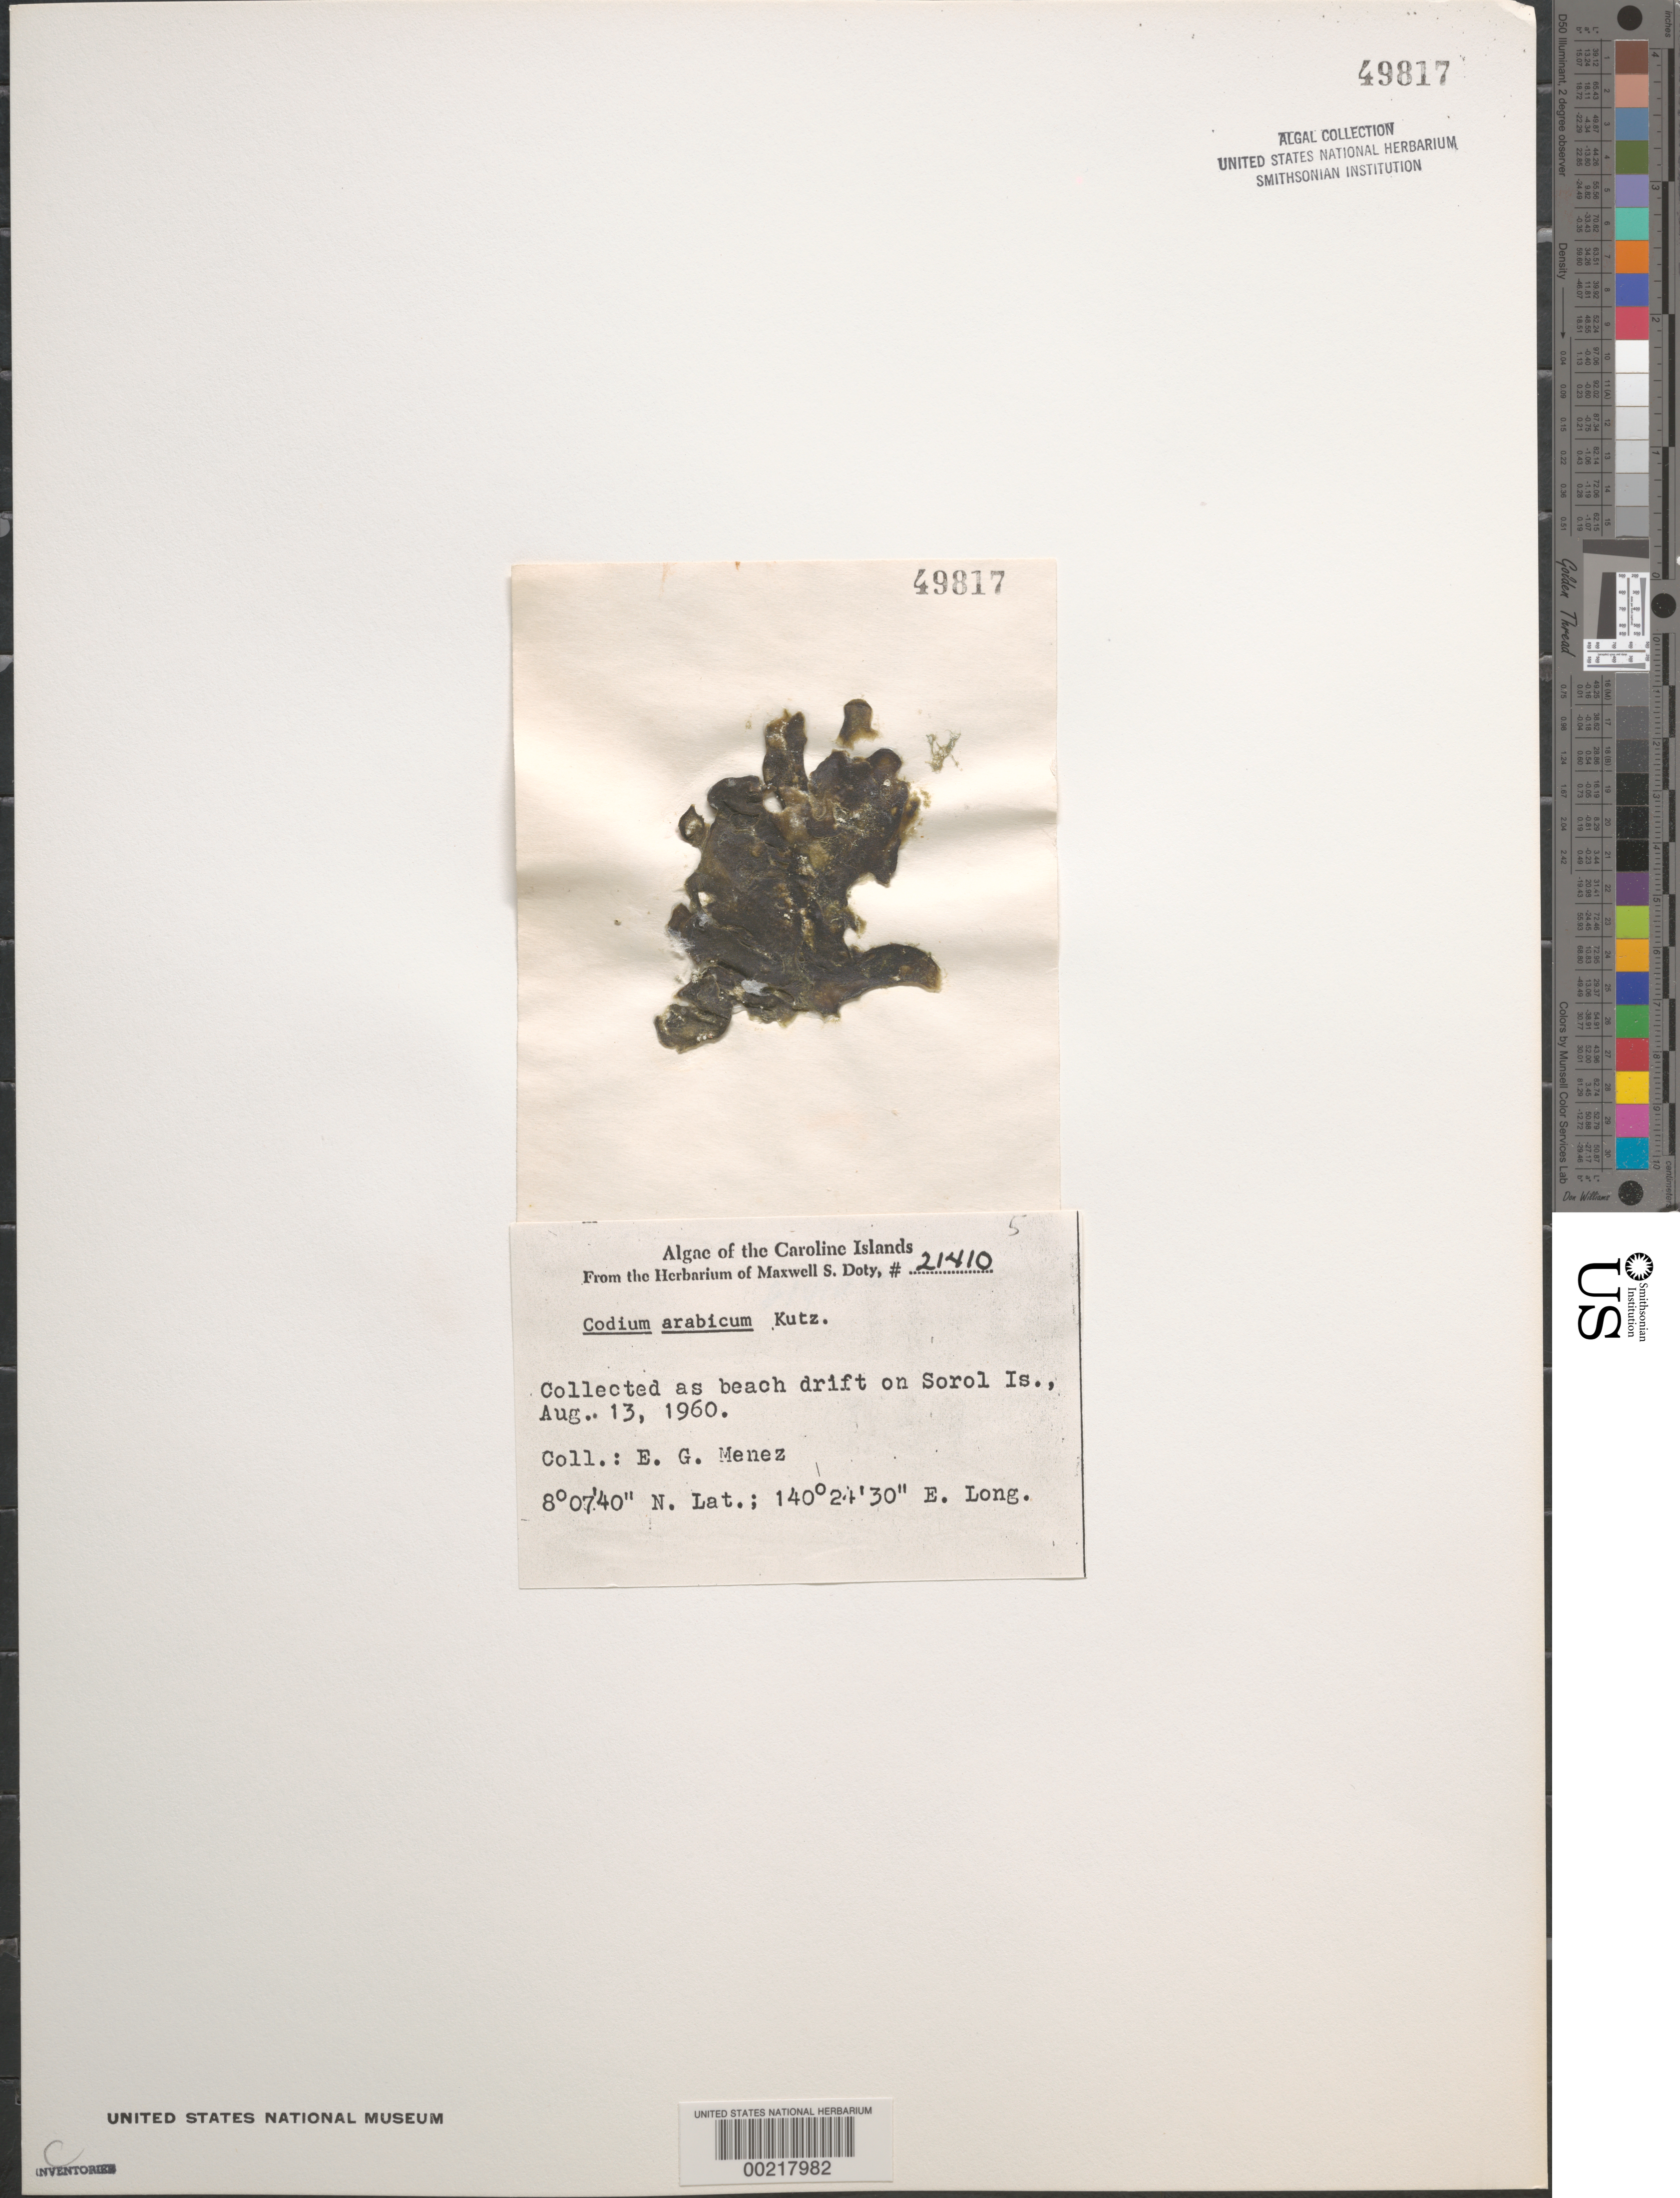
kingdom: Plantae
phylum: Chlorophyta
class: Ulvophyceae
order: Bryopsidales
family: Codiaceae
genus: Codium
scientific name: Codium arabicum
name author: Kütz.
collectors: Meñez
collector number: MSD 21410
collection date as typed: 13 Aug 1960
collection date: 1960-08-13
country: Micronesia, Federated States of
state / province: Yap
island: Sorol Atoll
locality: Sorel Islet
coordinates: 8 07' 40" N, 140 24' 30" E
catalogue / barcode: US 49817